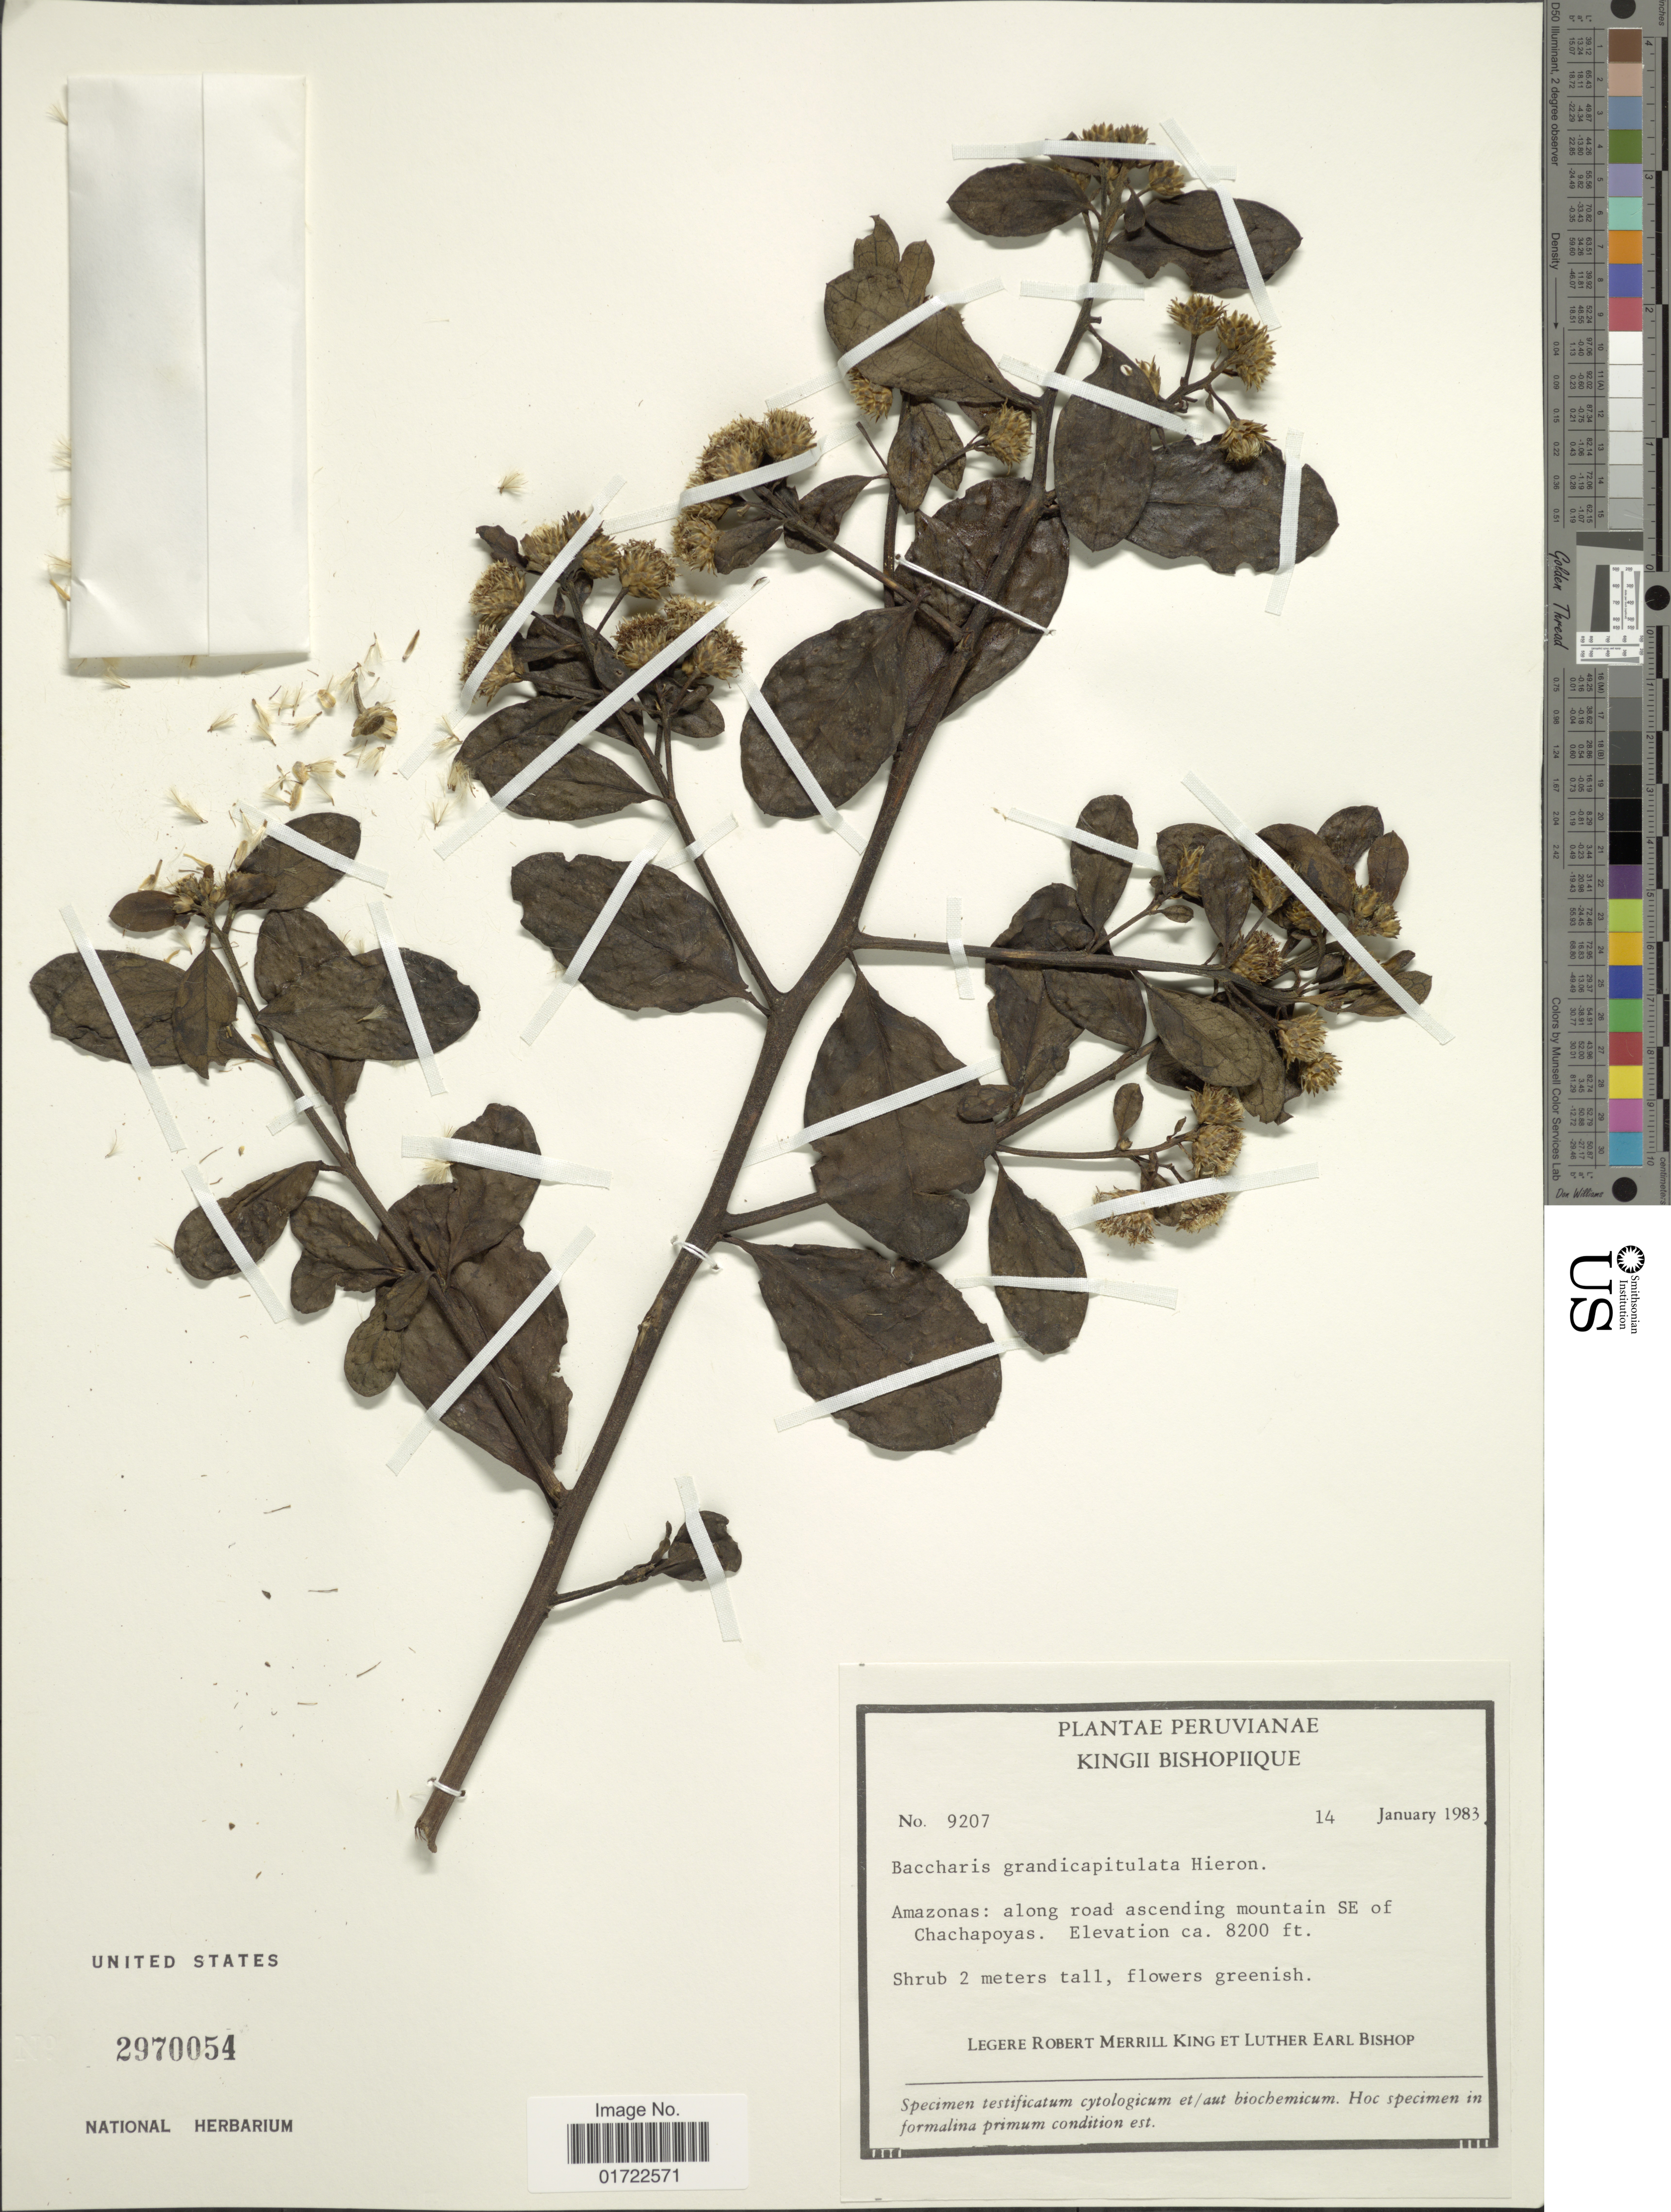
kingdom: Plantae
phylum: Tracheophyta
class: Magnoliopsida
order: Asterales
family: Asteraceae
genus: Baccharis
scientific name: Baccharis grandicapitulata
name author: Hieron.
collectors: R. M. King & L. E. Bishop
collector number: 9207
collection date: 1983-01-14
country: Peru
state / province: Amazonas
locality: Along road ascending mountain SE of Chachapoyas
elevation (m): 2499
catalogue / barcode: US 2970054